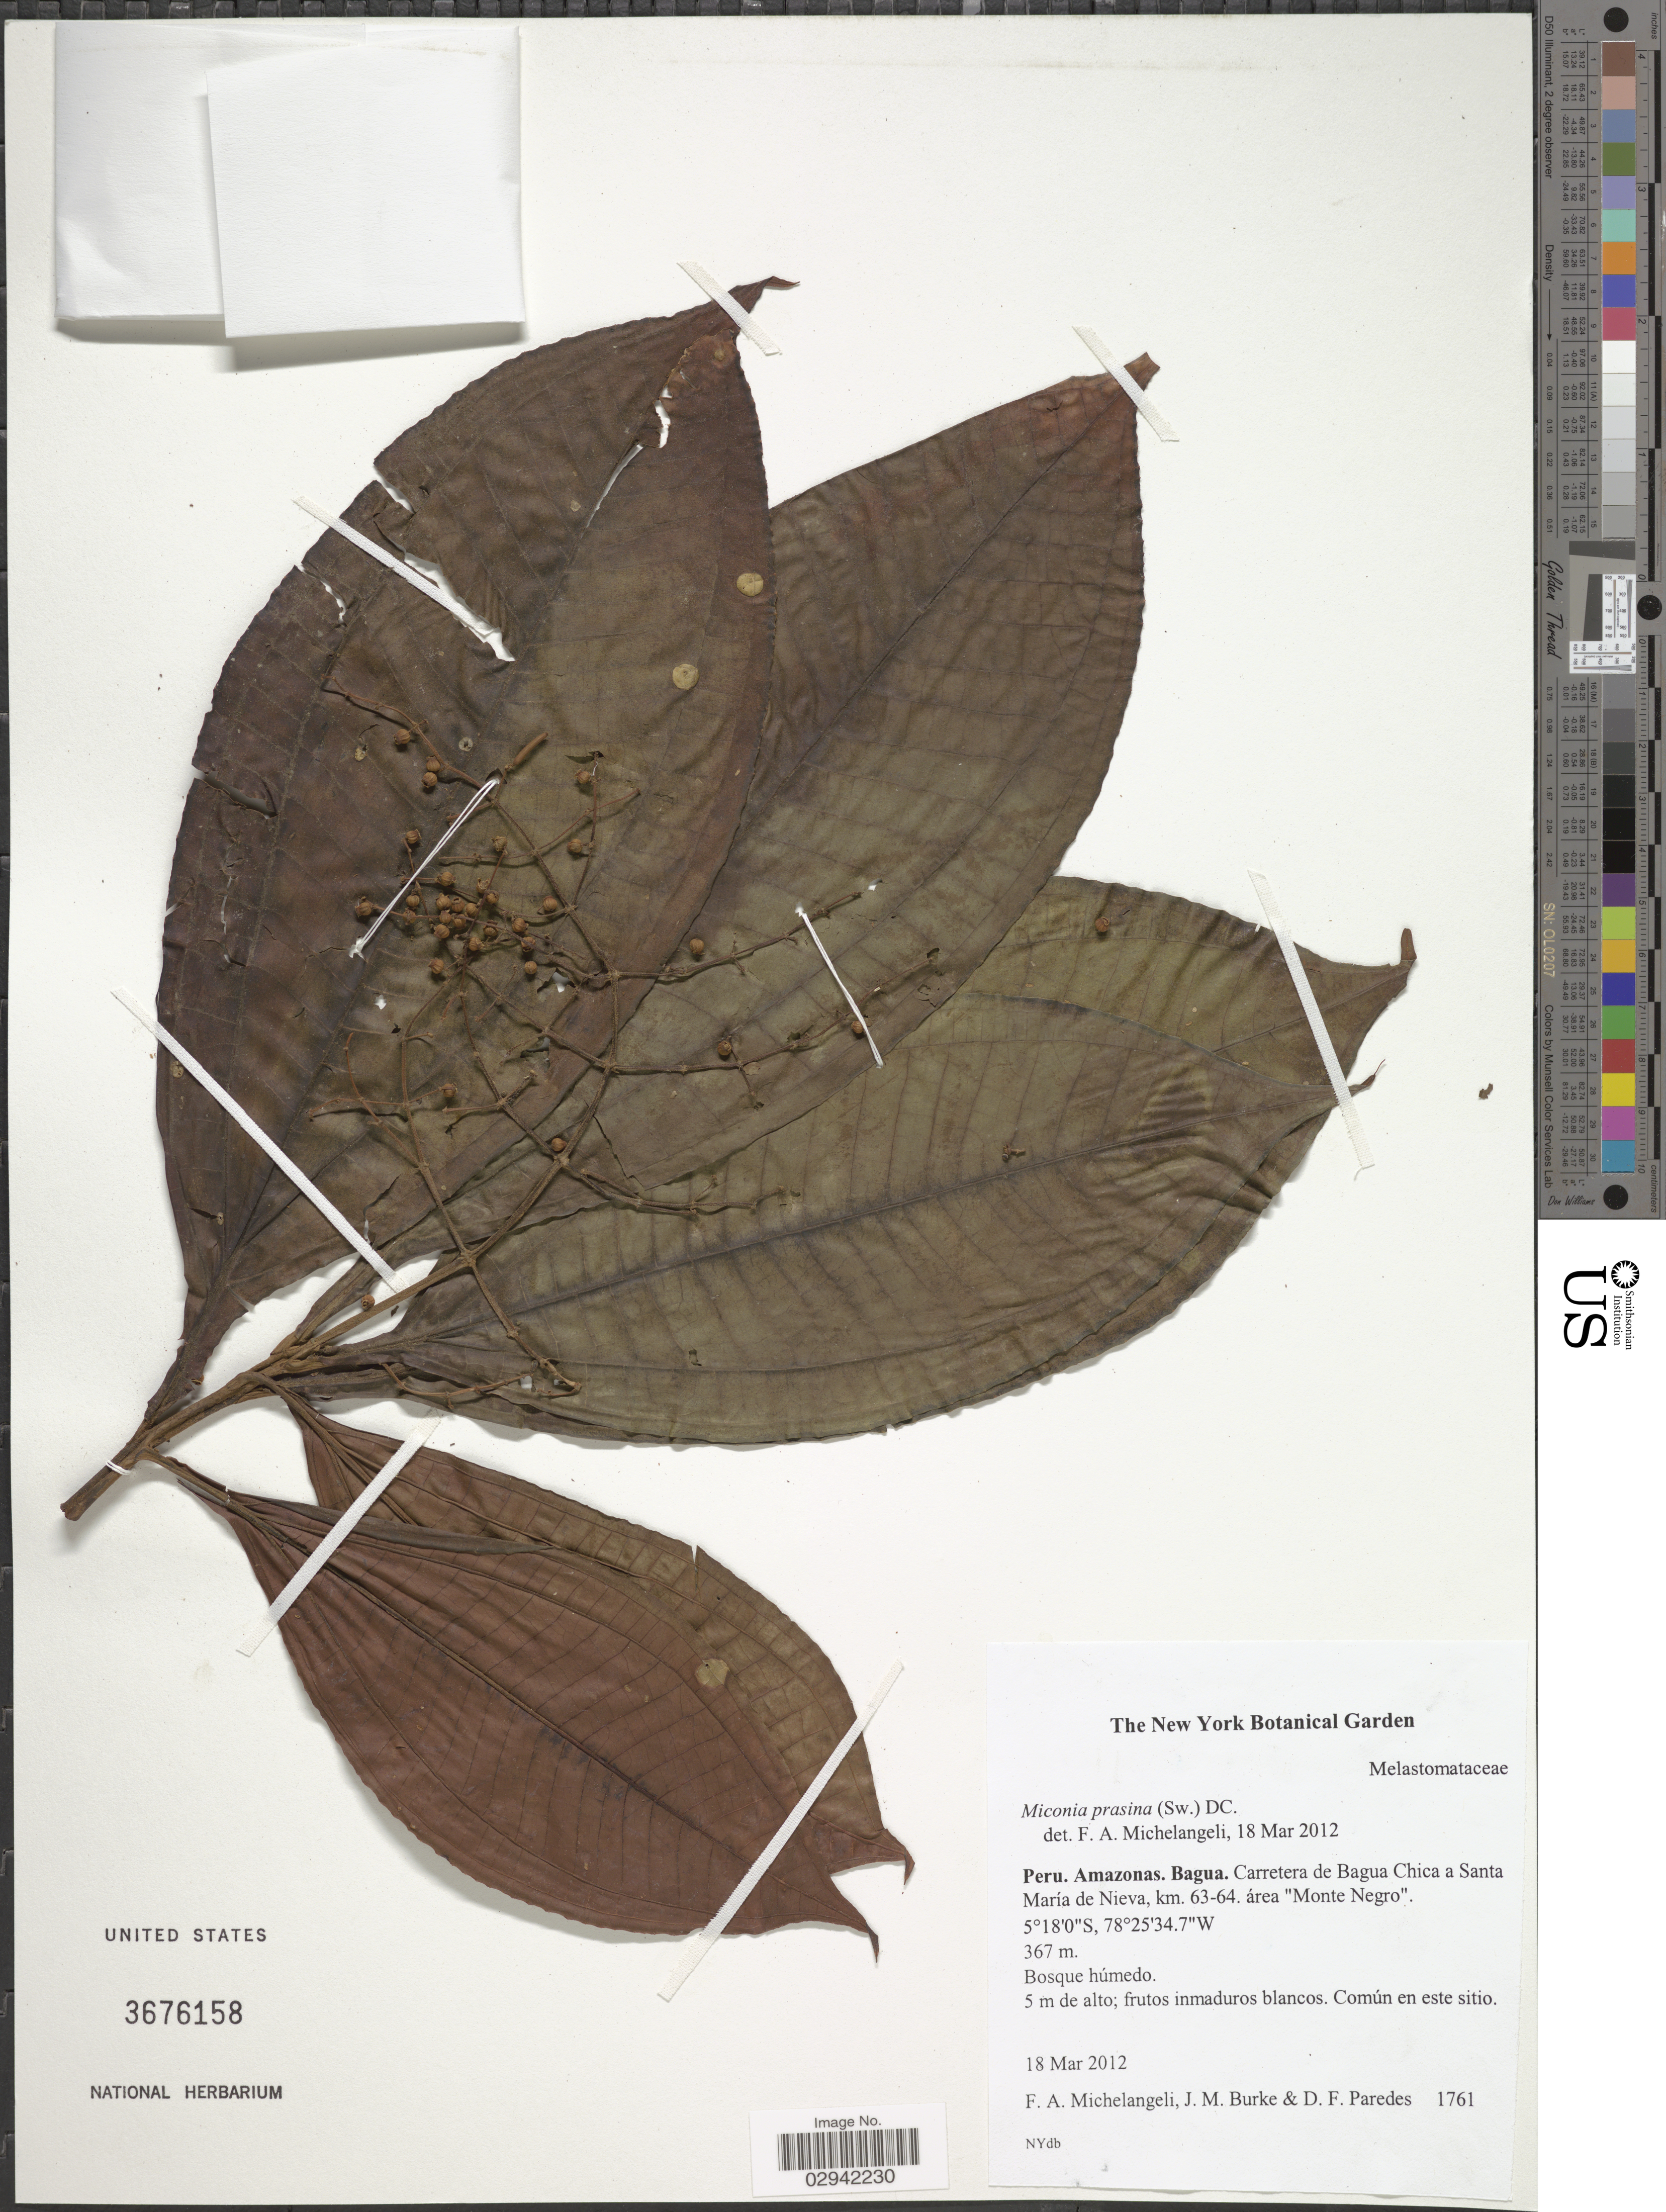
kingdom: Plantae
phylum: Tracheophyta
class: Magnoliopsida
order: Myrtales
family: Melastomataceae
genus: Miconia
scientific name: Miconia prasina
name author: (Sw.) DC.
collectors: F. A. Michelangeli, Jac. M. Burke & D. Paredes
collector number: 1761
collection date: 2012-03-18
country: Peru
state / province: Amazonas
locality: Bagua, Carretera de Bagua Chica a Santa María de Nieva, km. 63-64. área "Monte Negro".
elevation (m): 367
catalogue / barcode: US 3676158